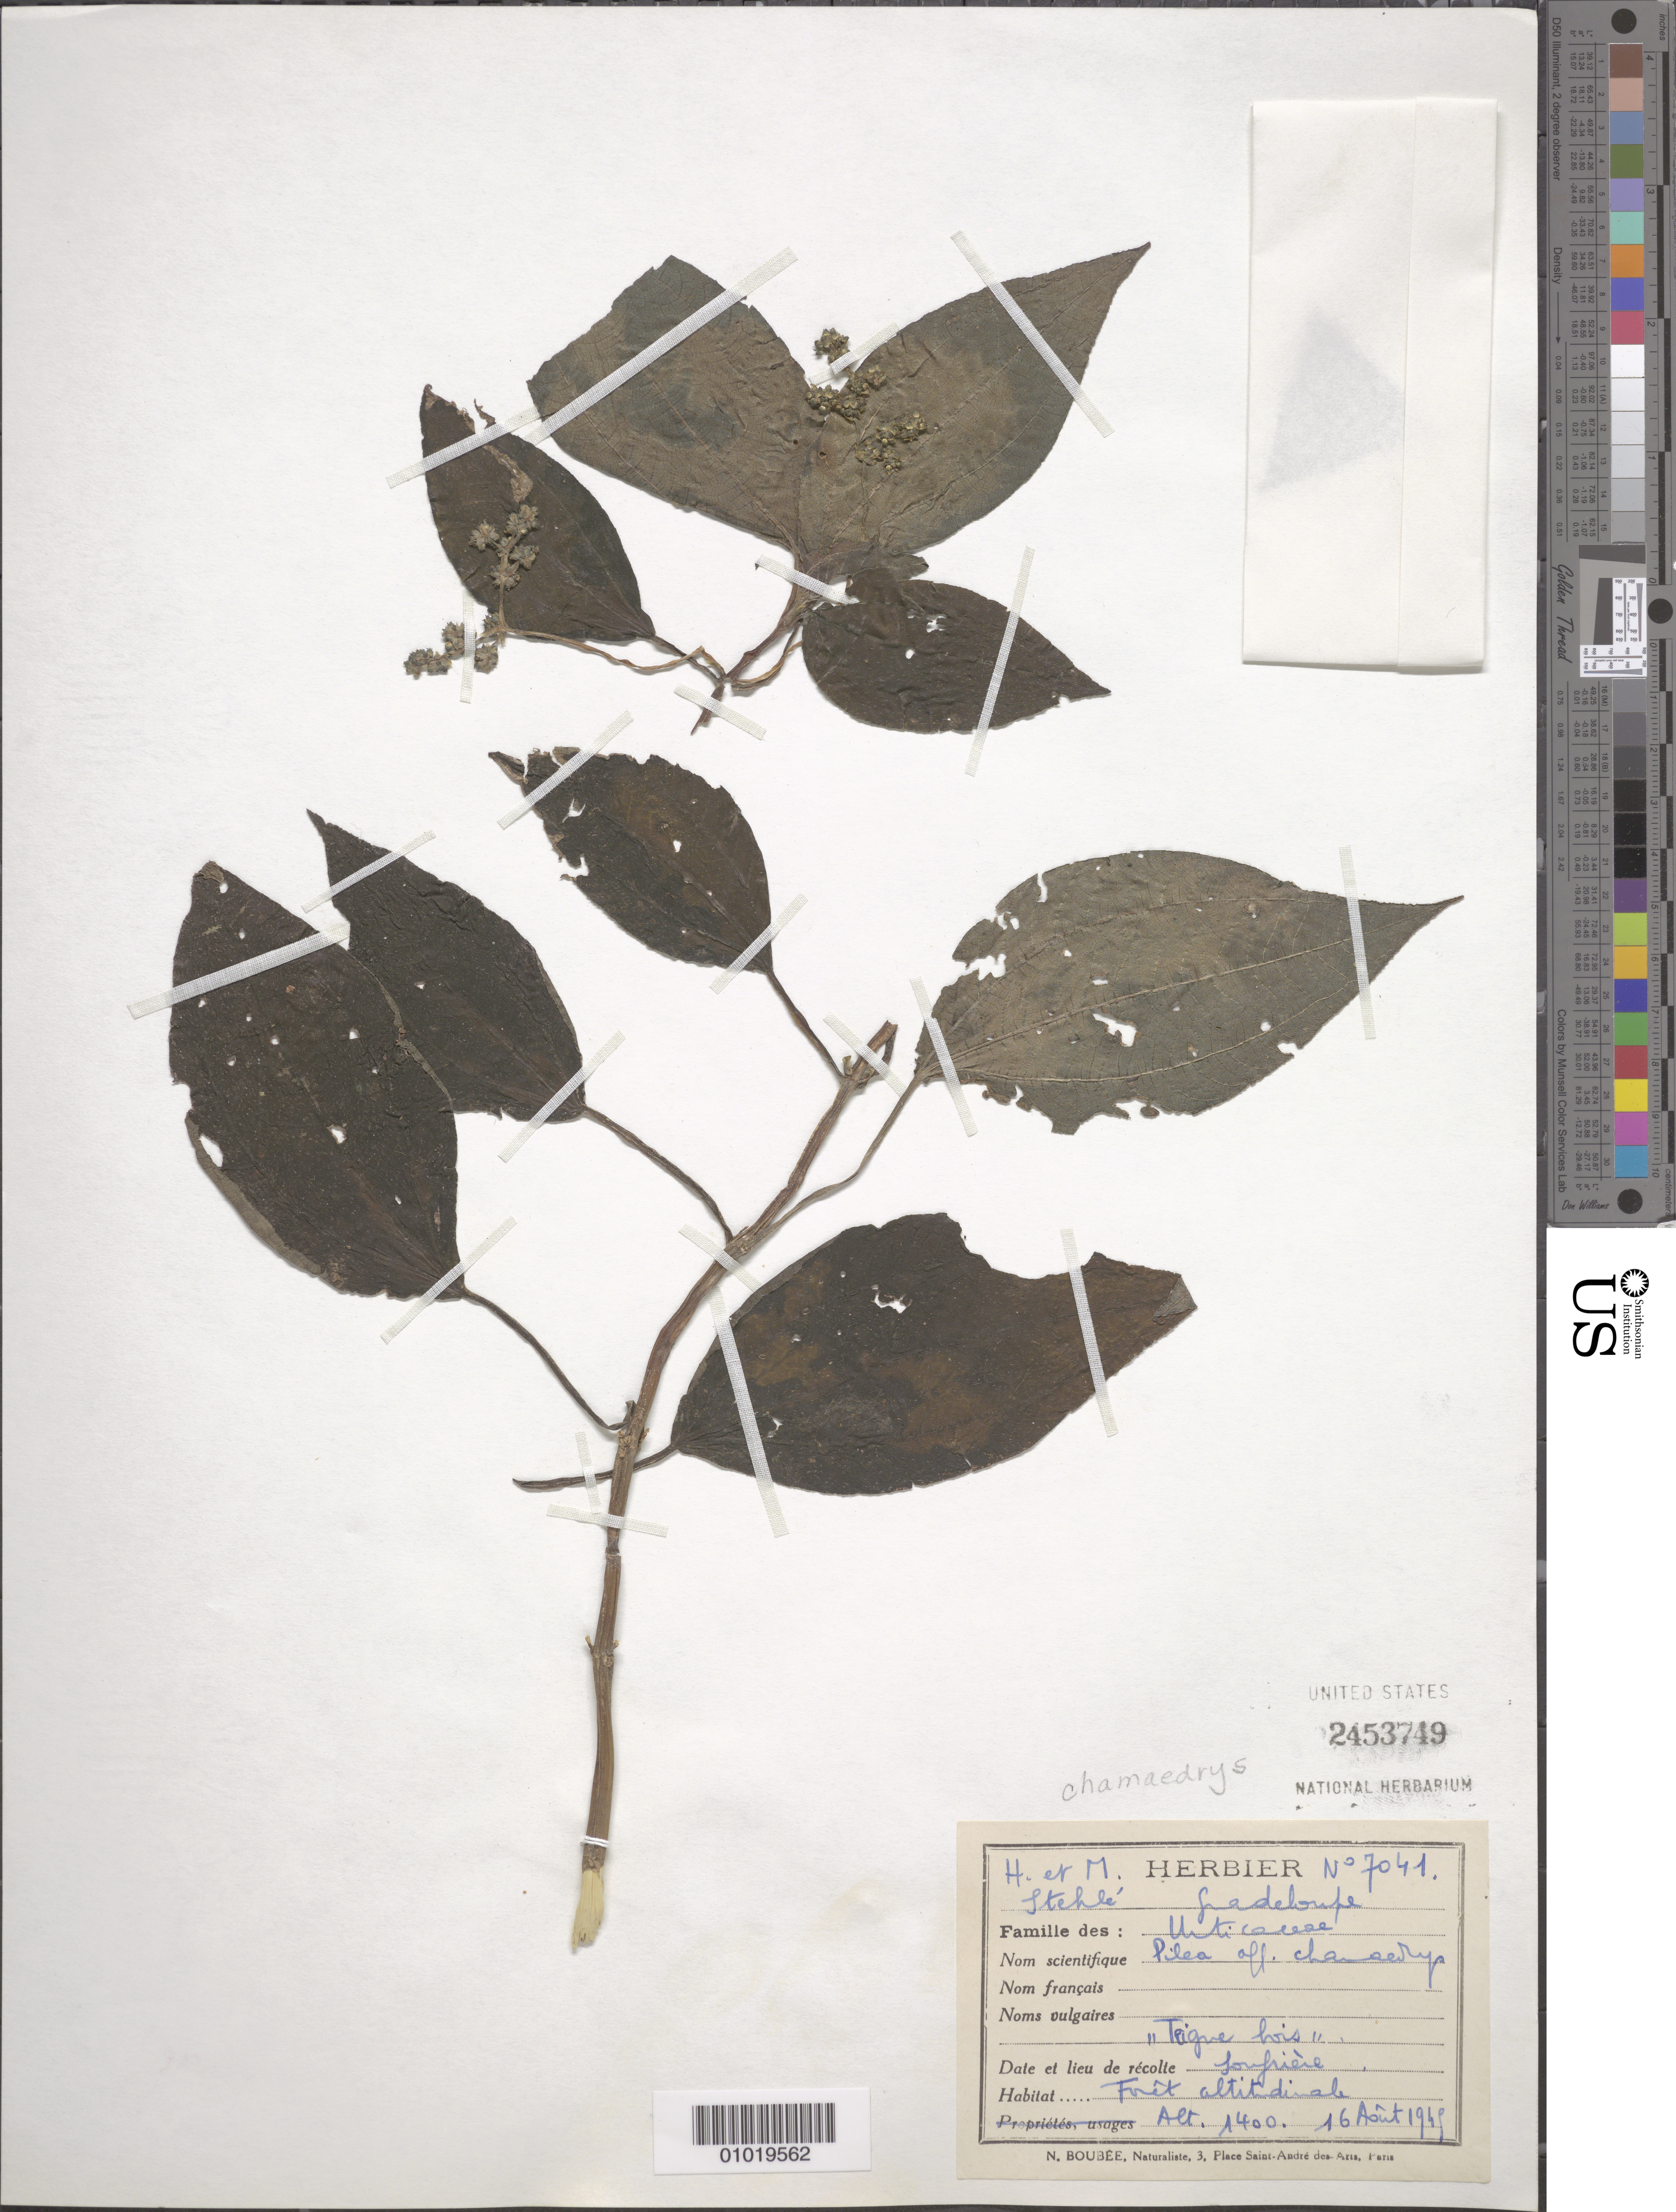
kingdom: Plantae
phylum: Tracheophyta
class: Magnoliopsida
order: Rosales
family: Urticaceae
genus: Pilea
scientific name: Pilea chamaedrys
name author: Wedd.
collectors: H. Stehlé & M. Stehlé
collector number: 7041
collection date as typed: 16 Aug 1945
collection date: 1945-08-16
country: Guadeloupe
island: Basse Terre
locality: Foet altitudinale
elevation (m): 1400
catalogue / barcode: US 1453749